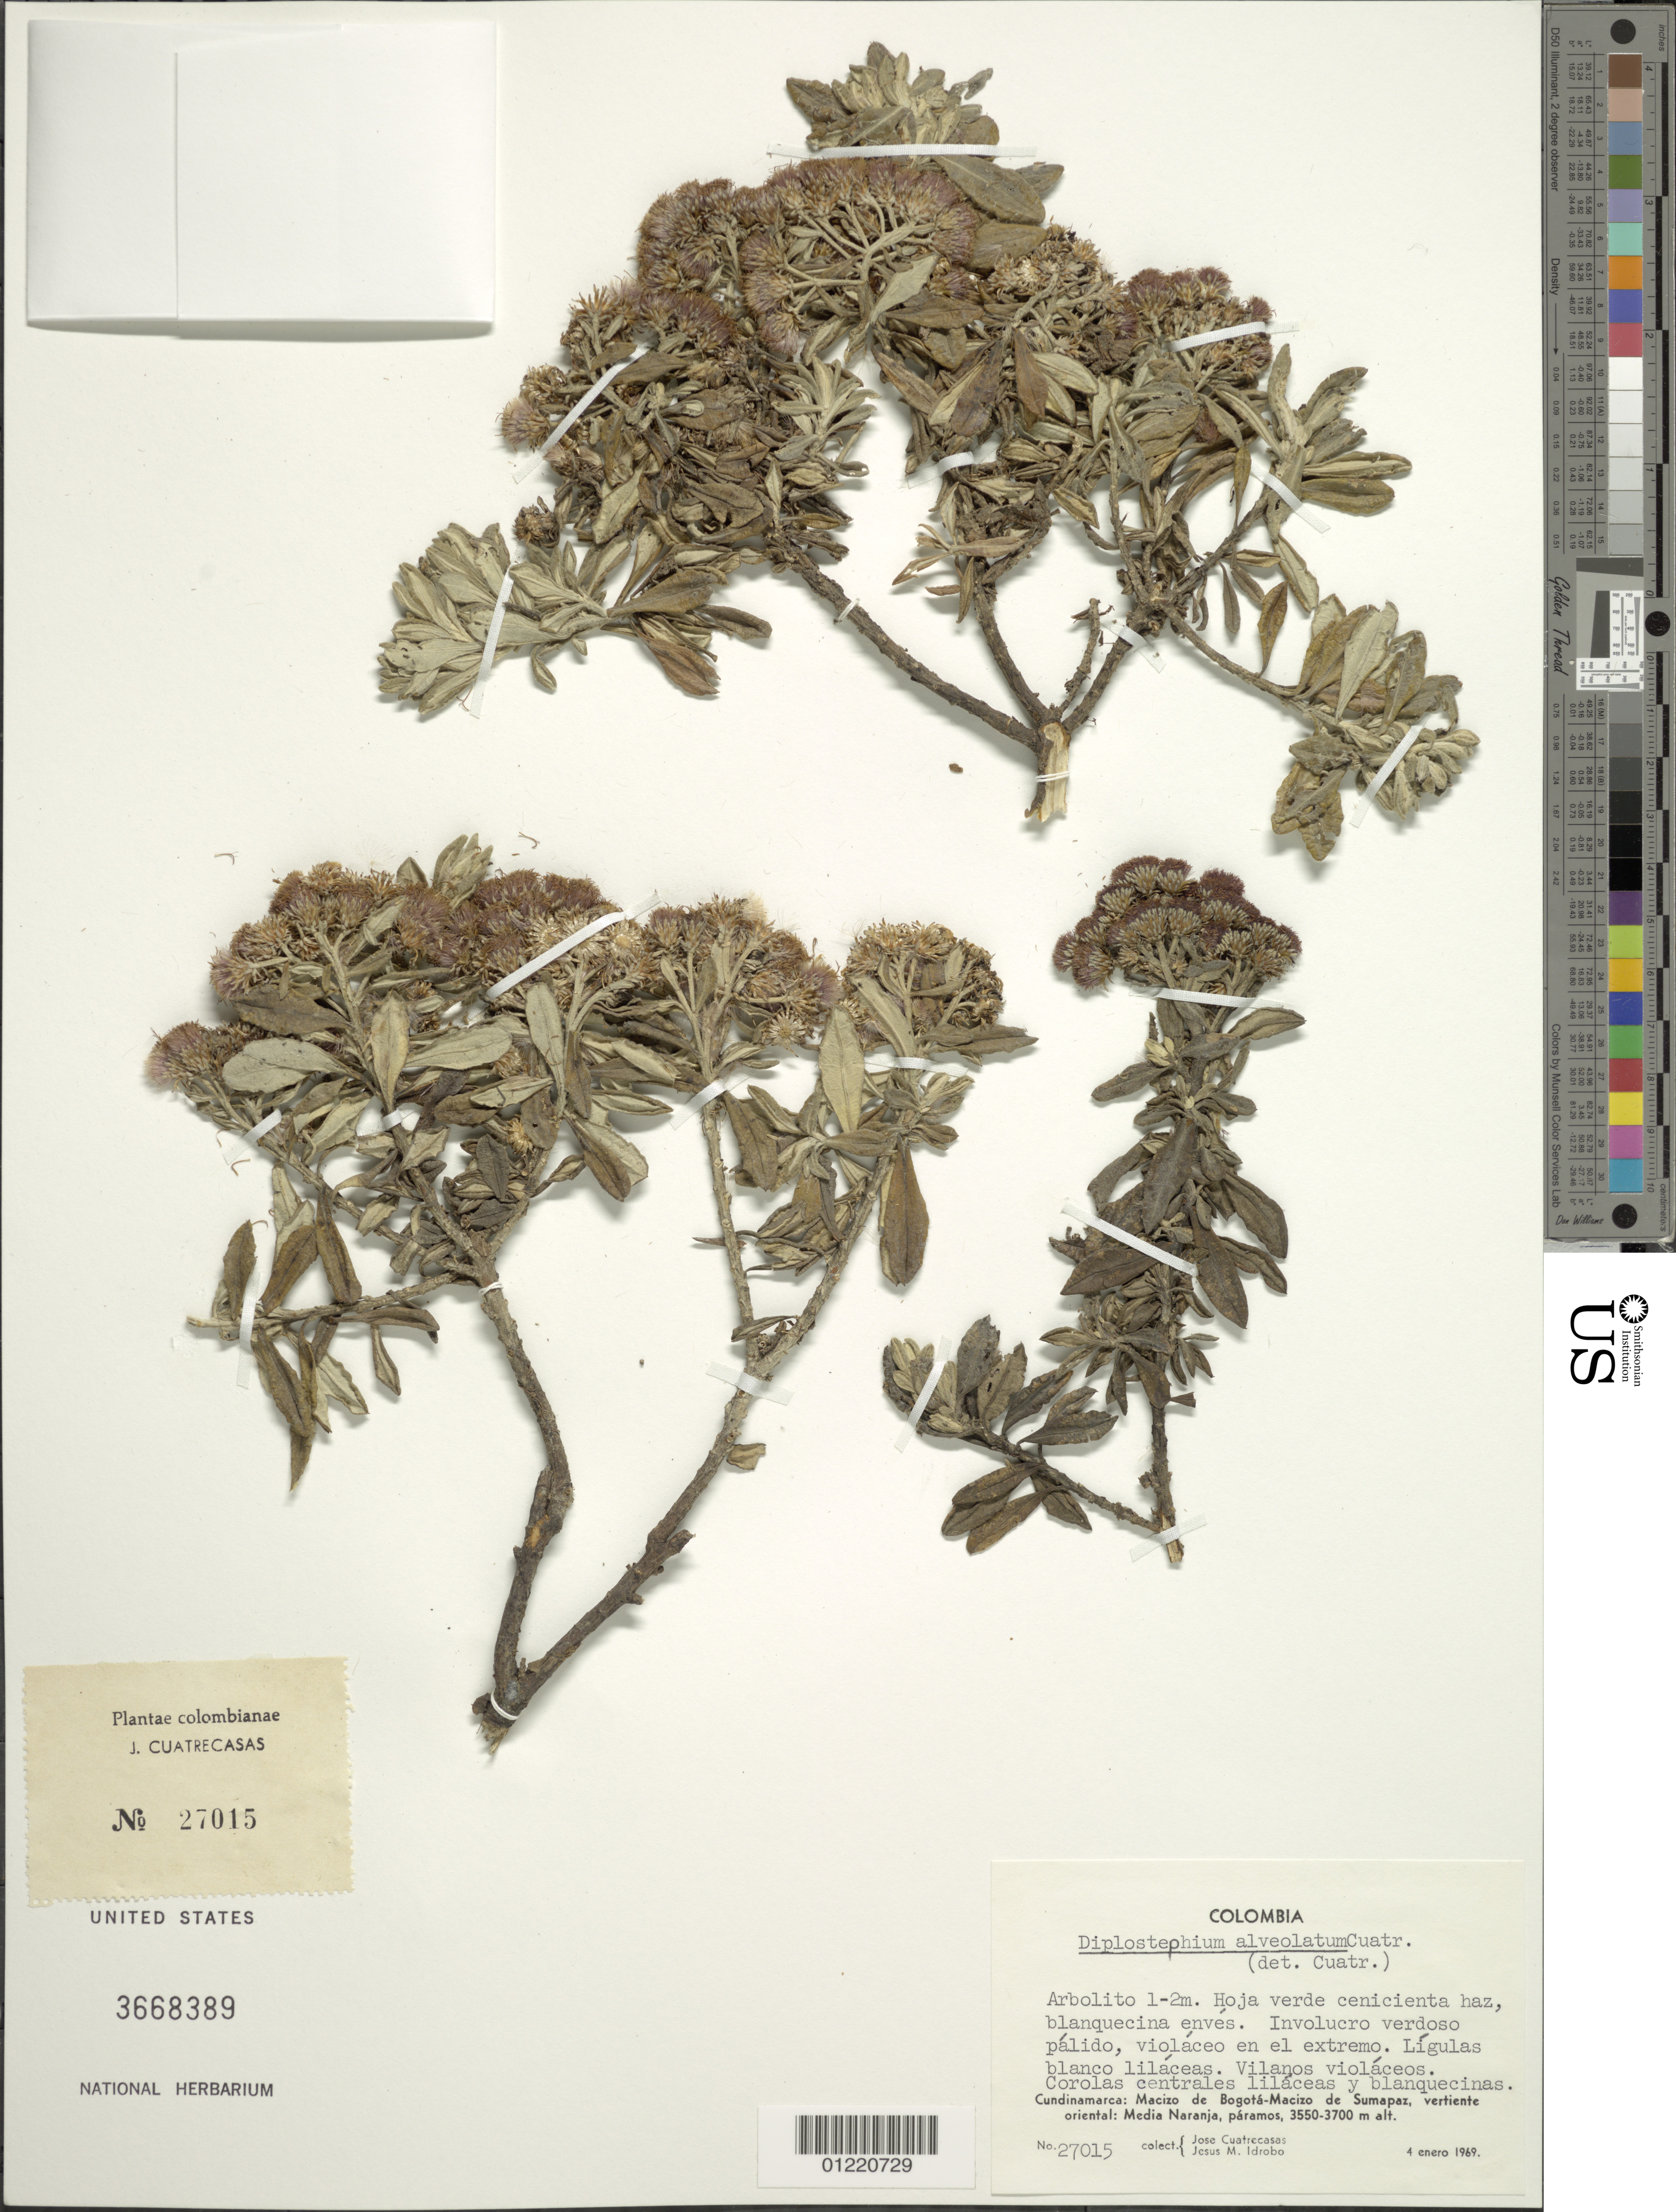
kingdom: Plantae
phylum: Tracheophyta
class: Magnoliopsida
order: Asterales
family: Asteraceae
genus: Diplostephium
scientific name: Diplostephium alveolatum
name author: Cuatrec.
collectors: J. Cuatrecasas & J. M. Idrobo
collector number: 27015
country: Colombia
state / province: Cundinamarca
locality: Macizo de Bogota-Macizo de Sumapaz, vertiente oriental: Media Naranja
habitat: Paramos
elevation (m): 3550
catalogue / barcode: US 3668389